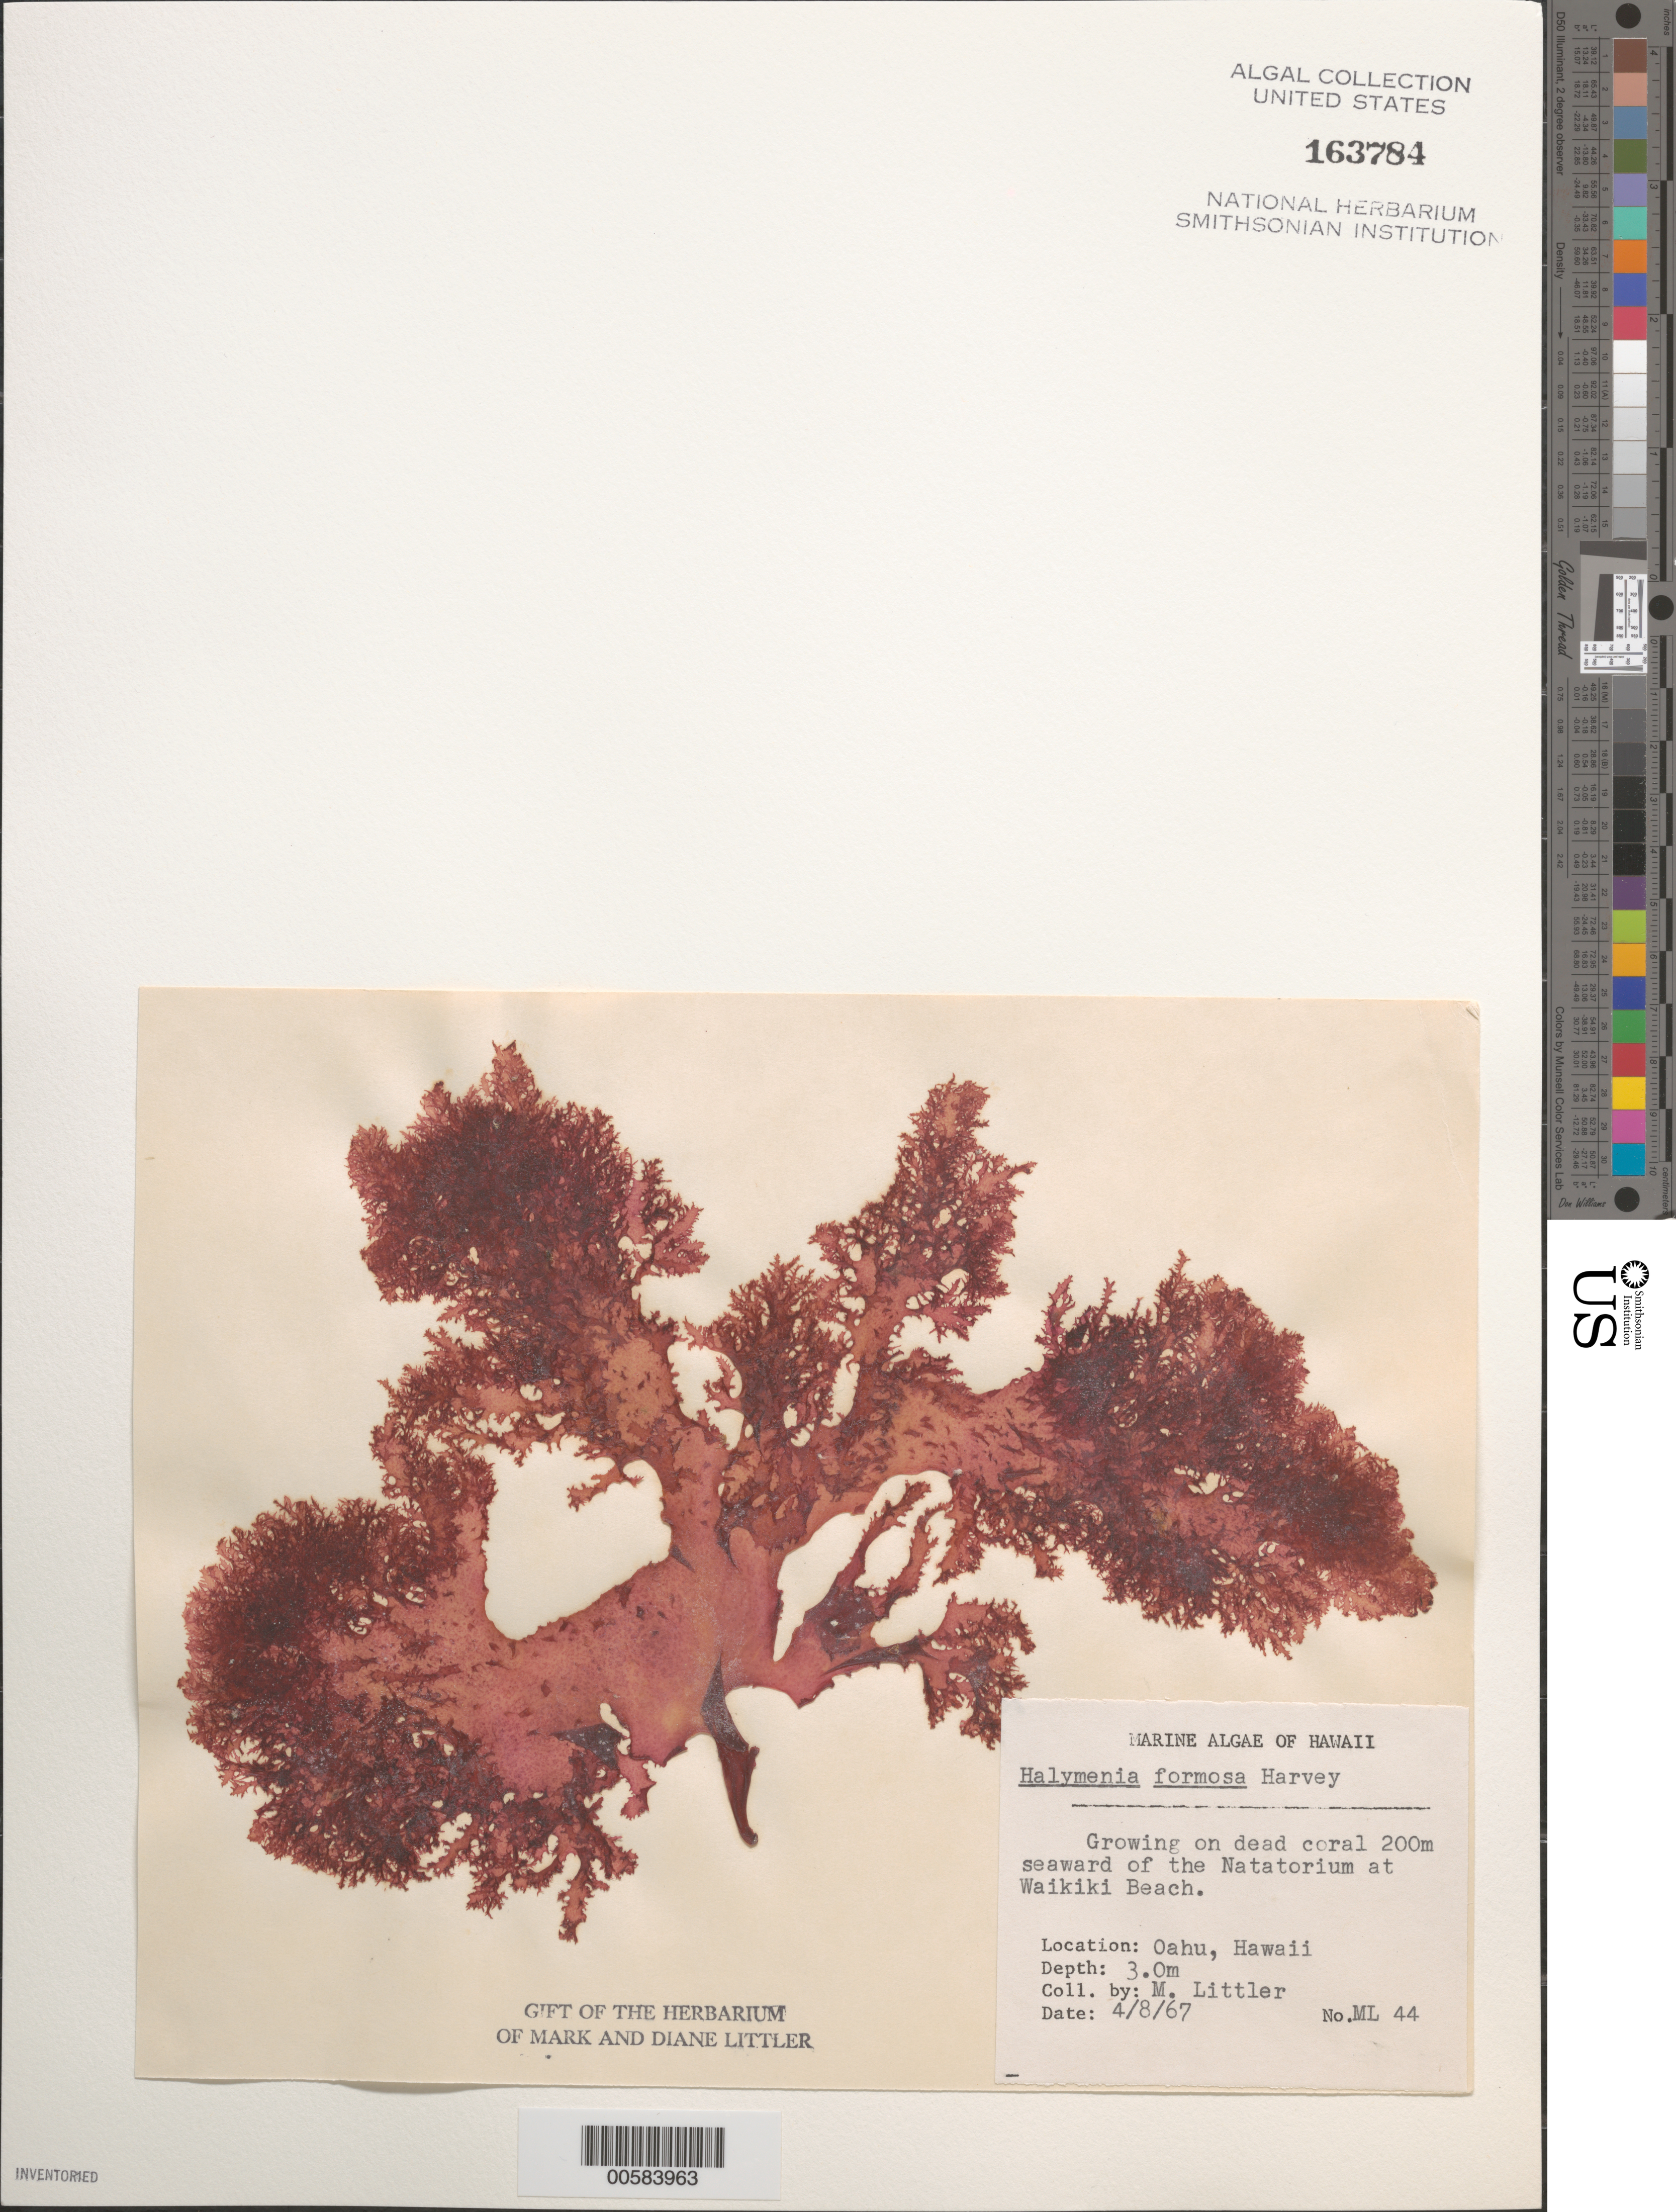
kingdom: Plantae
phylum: Rhodophyta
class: Florideophyceae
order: Halymeniales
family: Halymeniaceae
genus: Halymenia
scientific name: Halymenia formosa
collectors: M. M. Littler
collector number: ML 44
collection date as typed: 08 Apr 1967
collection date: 1967-04-08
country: United States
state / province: Hawaii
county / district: Honolulu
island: Oahu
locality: Waikiki Beach near Natatorium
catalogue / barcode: US 163784